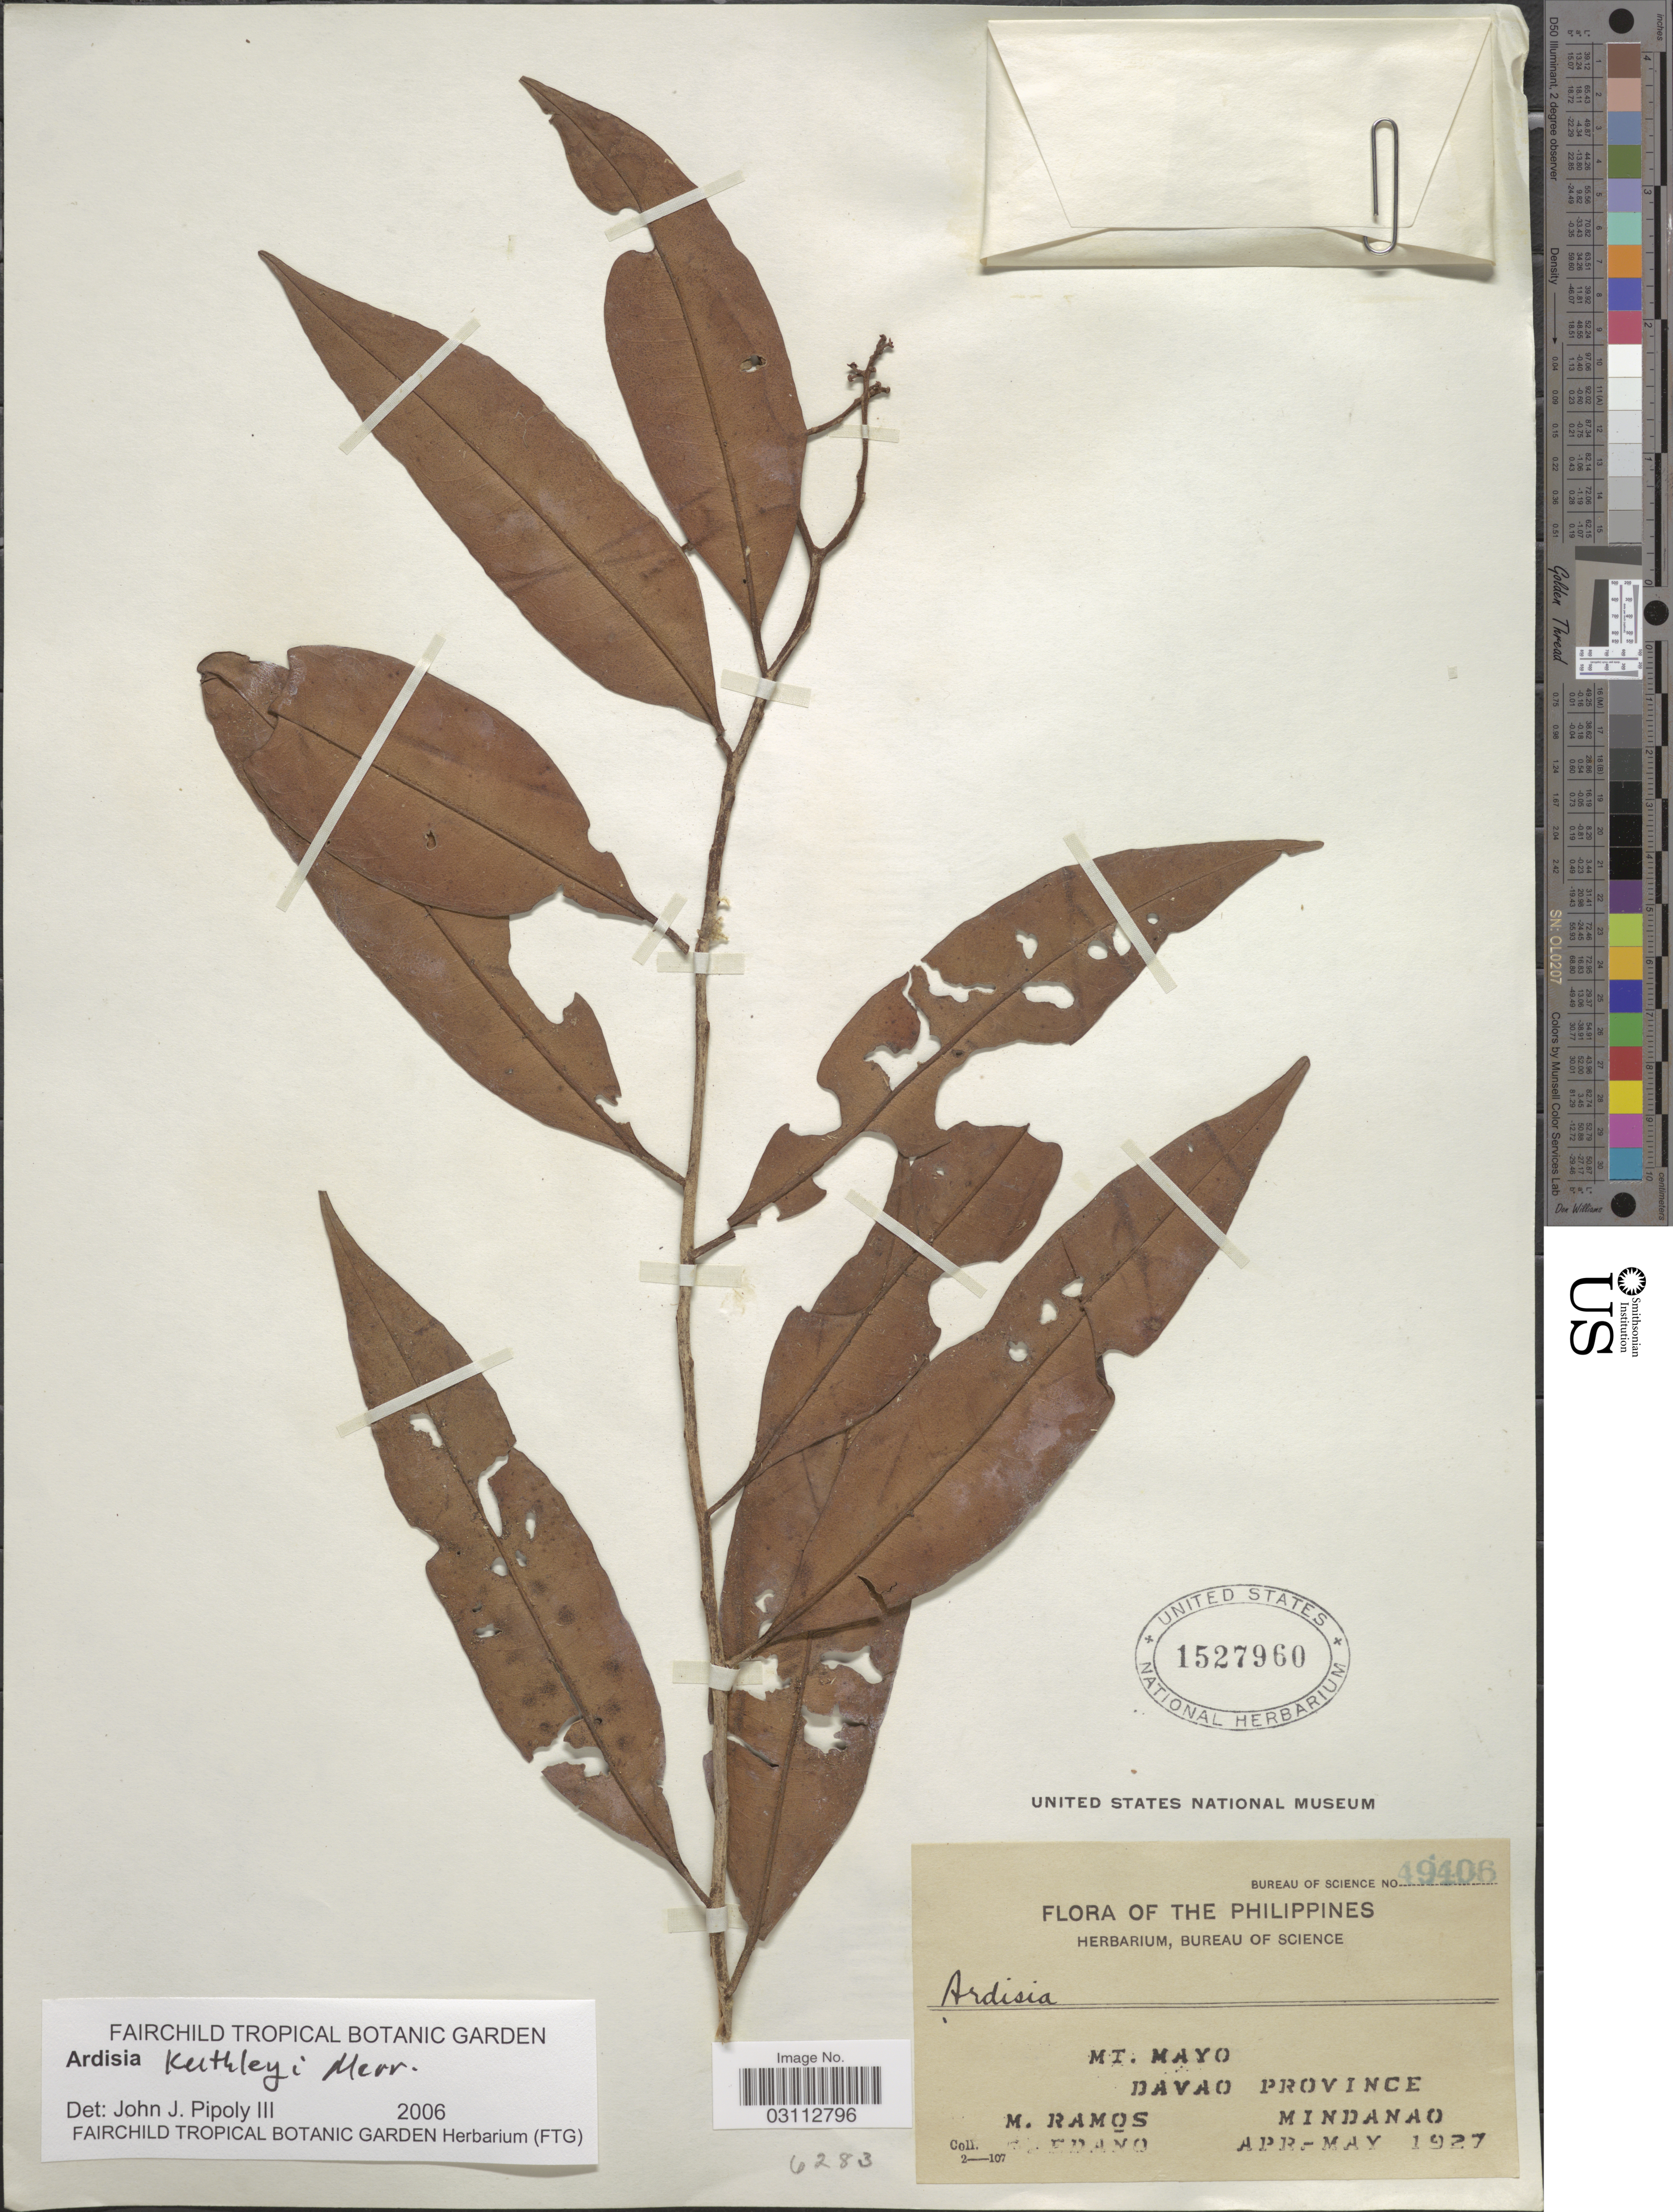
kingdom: Plantae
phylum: Tracheophyta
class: Magnoliopsida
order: Ericales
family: Primulaceae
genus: Ardisia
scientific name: Ardisia keithleyi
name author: Merr.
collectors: M. Ramos & G. Edaño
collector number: Bureau of Science 49406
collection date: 1927-04/1927-05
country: Philippines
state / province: Davao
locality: Mt. Mayo. Davao Province. Mindanao.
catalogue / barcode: US 1527960